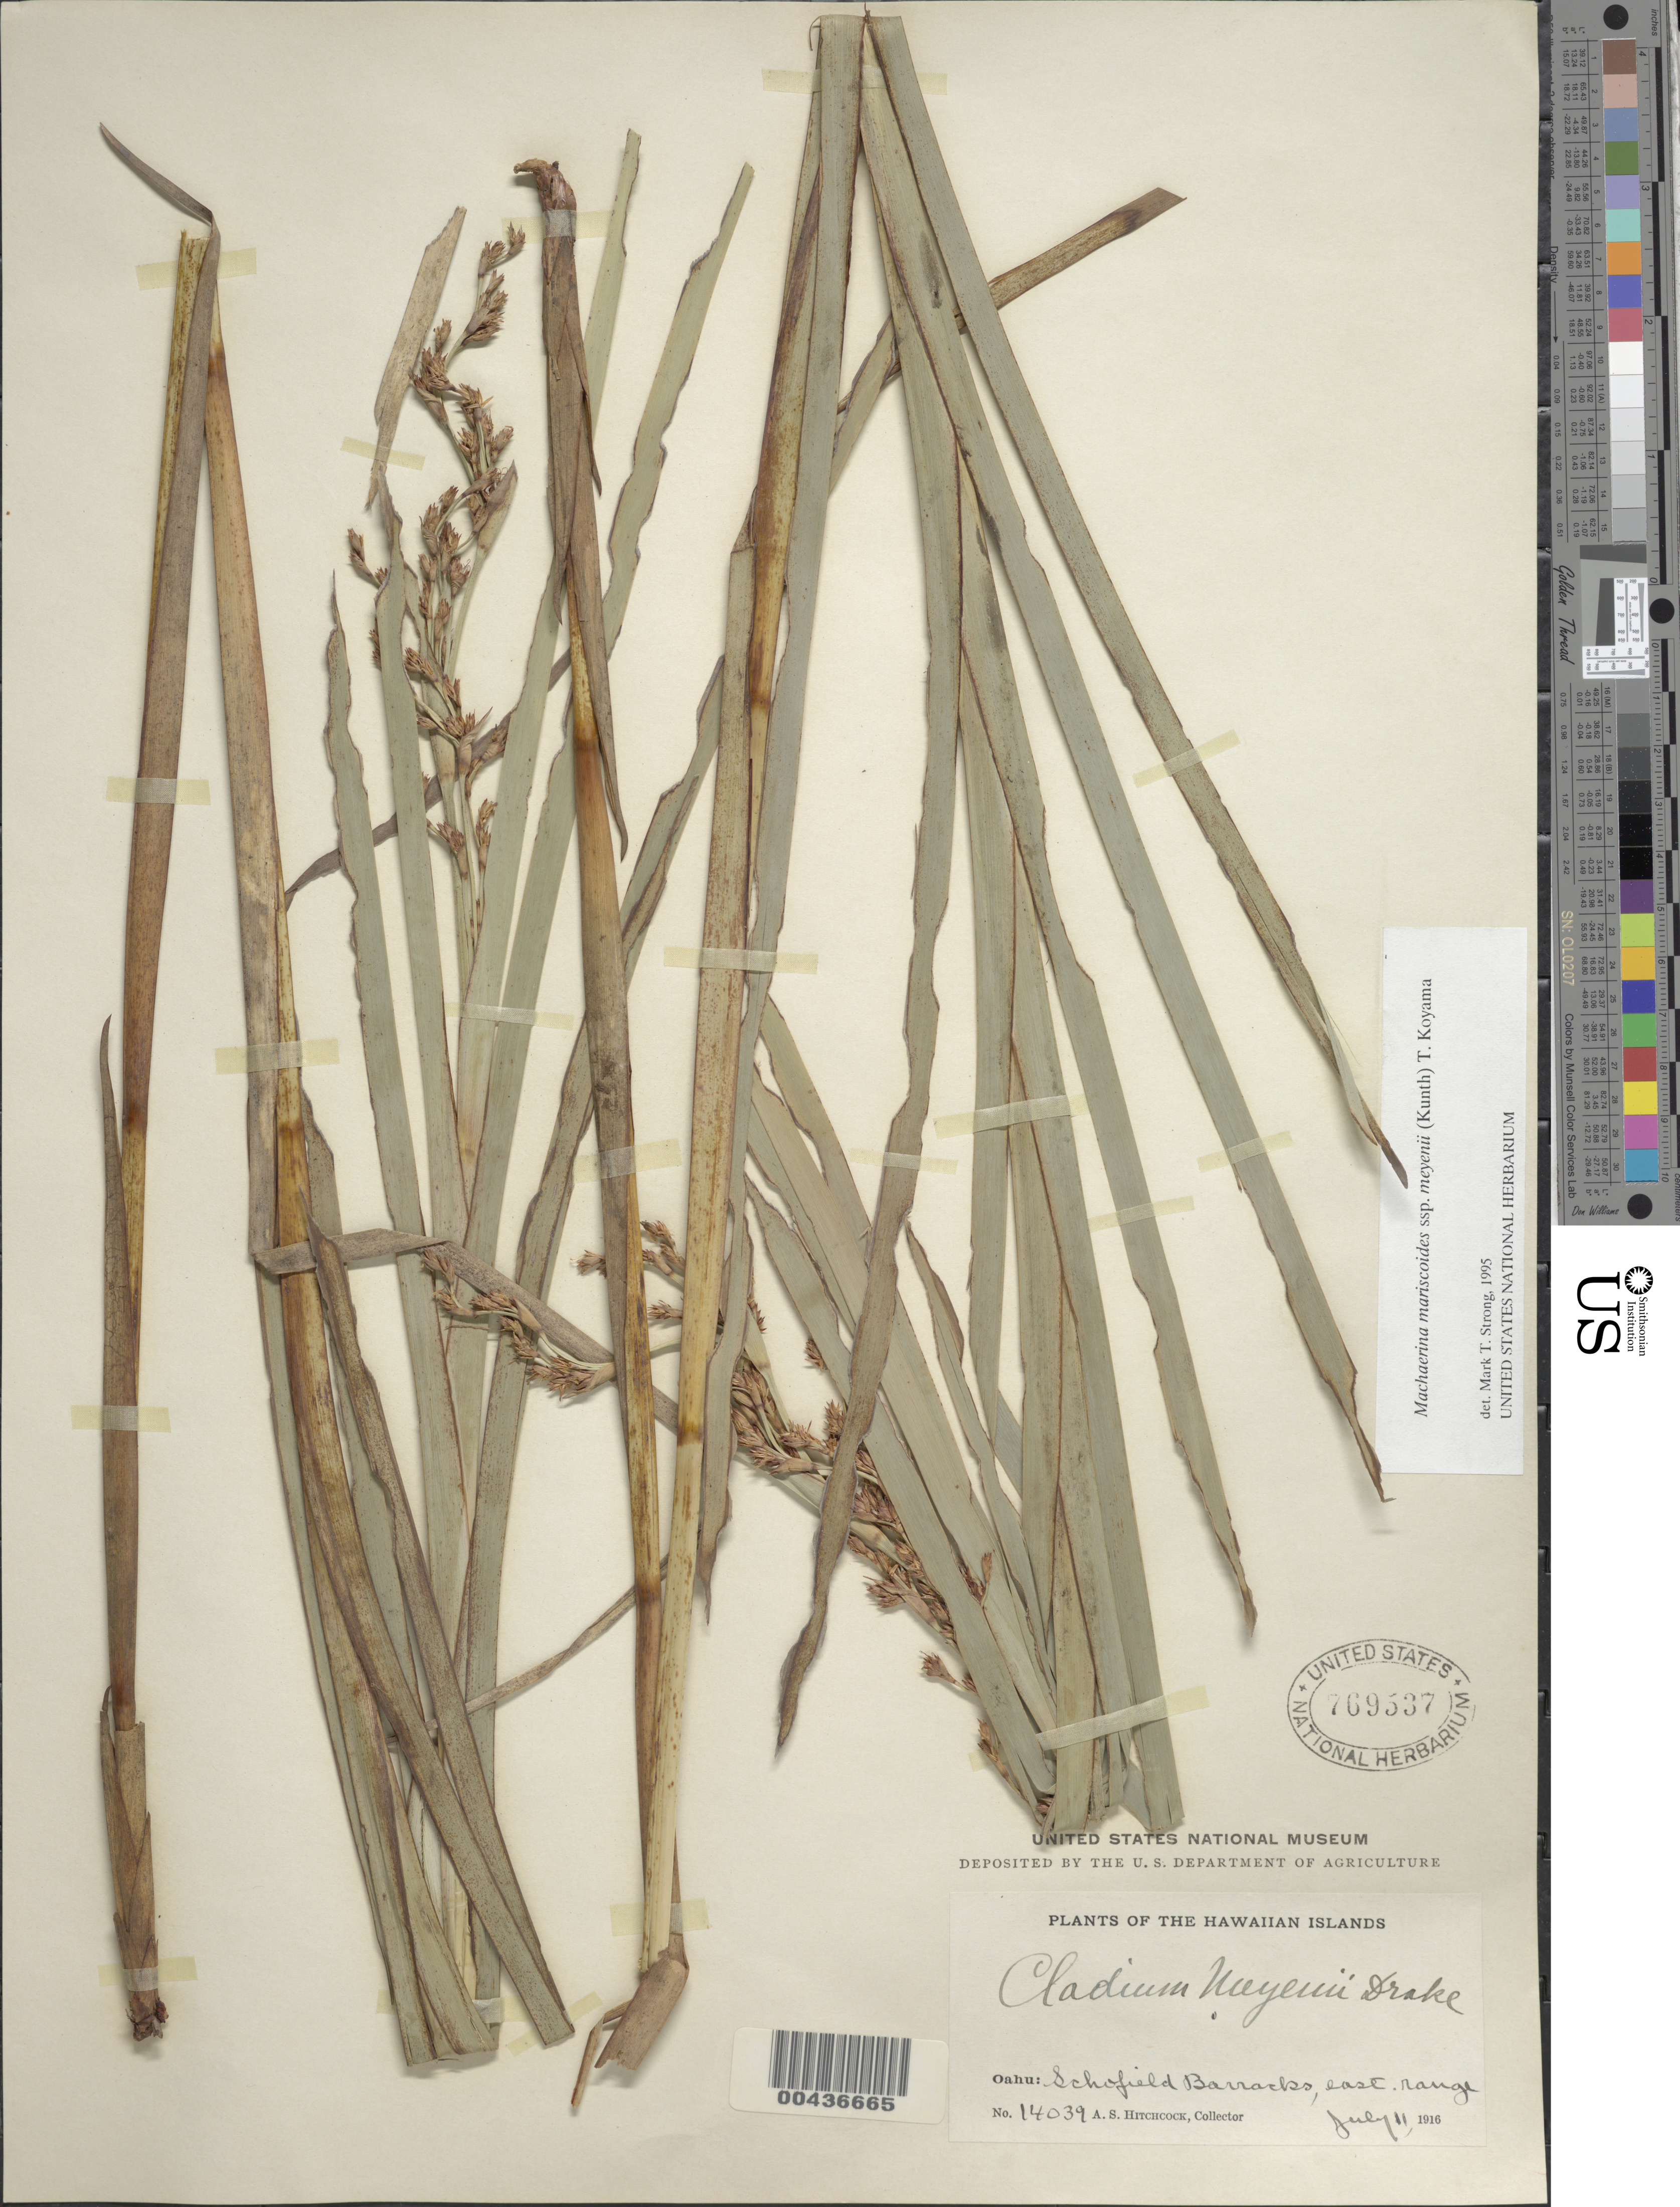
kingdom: Plantae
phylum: Tracheophyta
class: Liliopsida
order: Poales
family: Cyperaceae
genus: Machaerina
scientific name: Machaerina mariscoides subsp. meyenii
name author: (Kunth) T. Koyama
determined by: Strong, M. T., (US), Smithsonian Institution - National Museum of Natural History (UNITED STATES)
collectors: A. S. Hitchcock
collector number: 14039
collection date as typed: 11 Jul 1916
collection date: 1916-07-11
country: United States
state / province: Hawaii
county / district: Honolulu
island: Oahu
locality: Schofield Barracks, E range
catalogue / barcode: US 769537